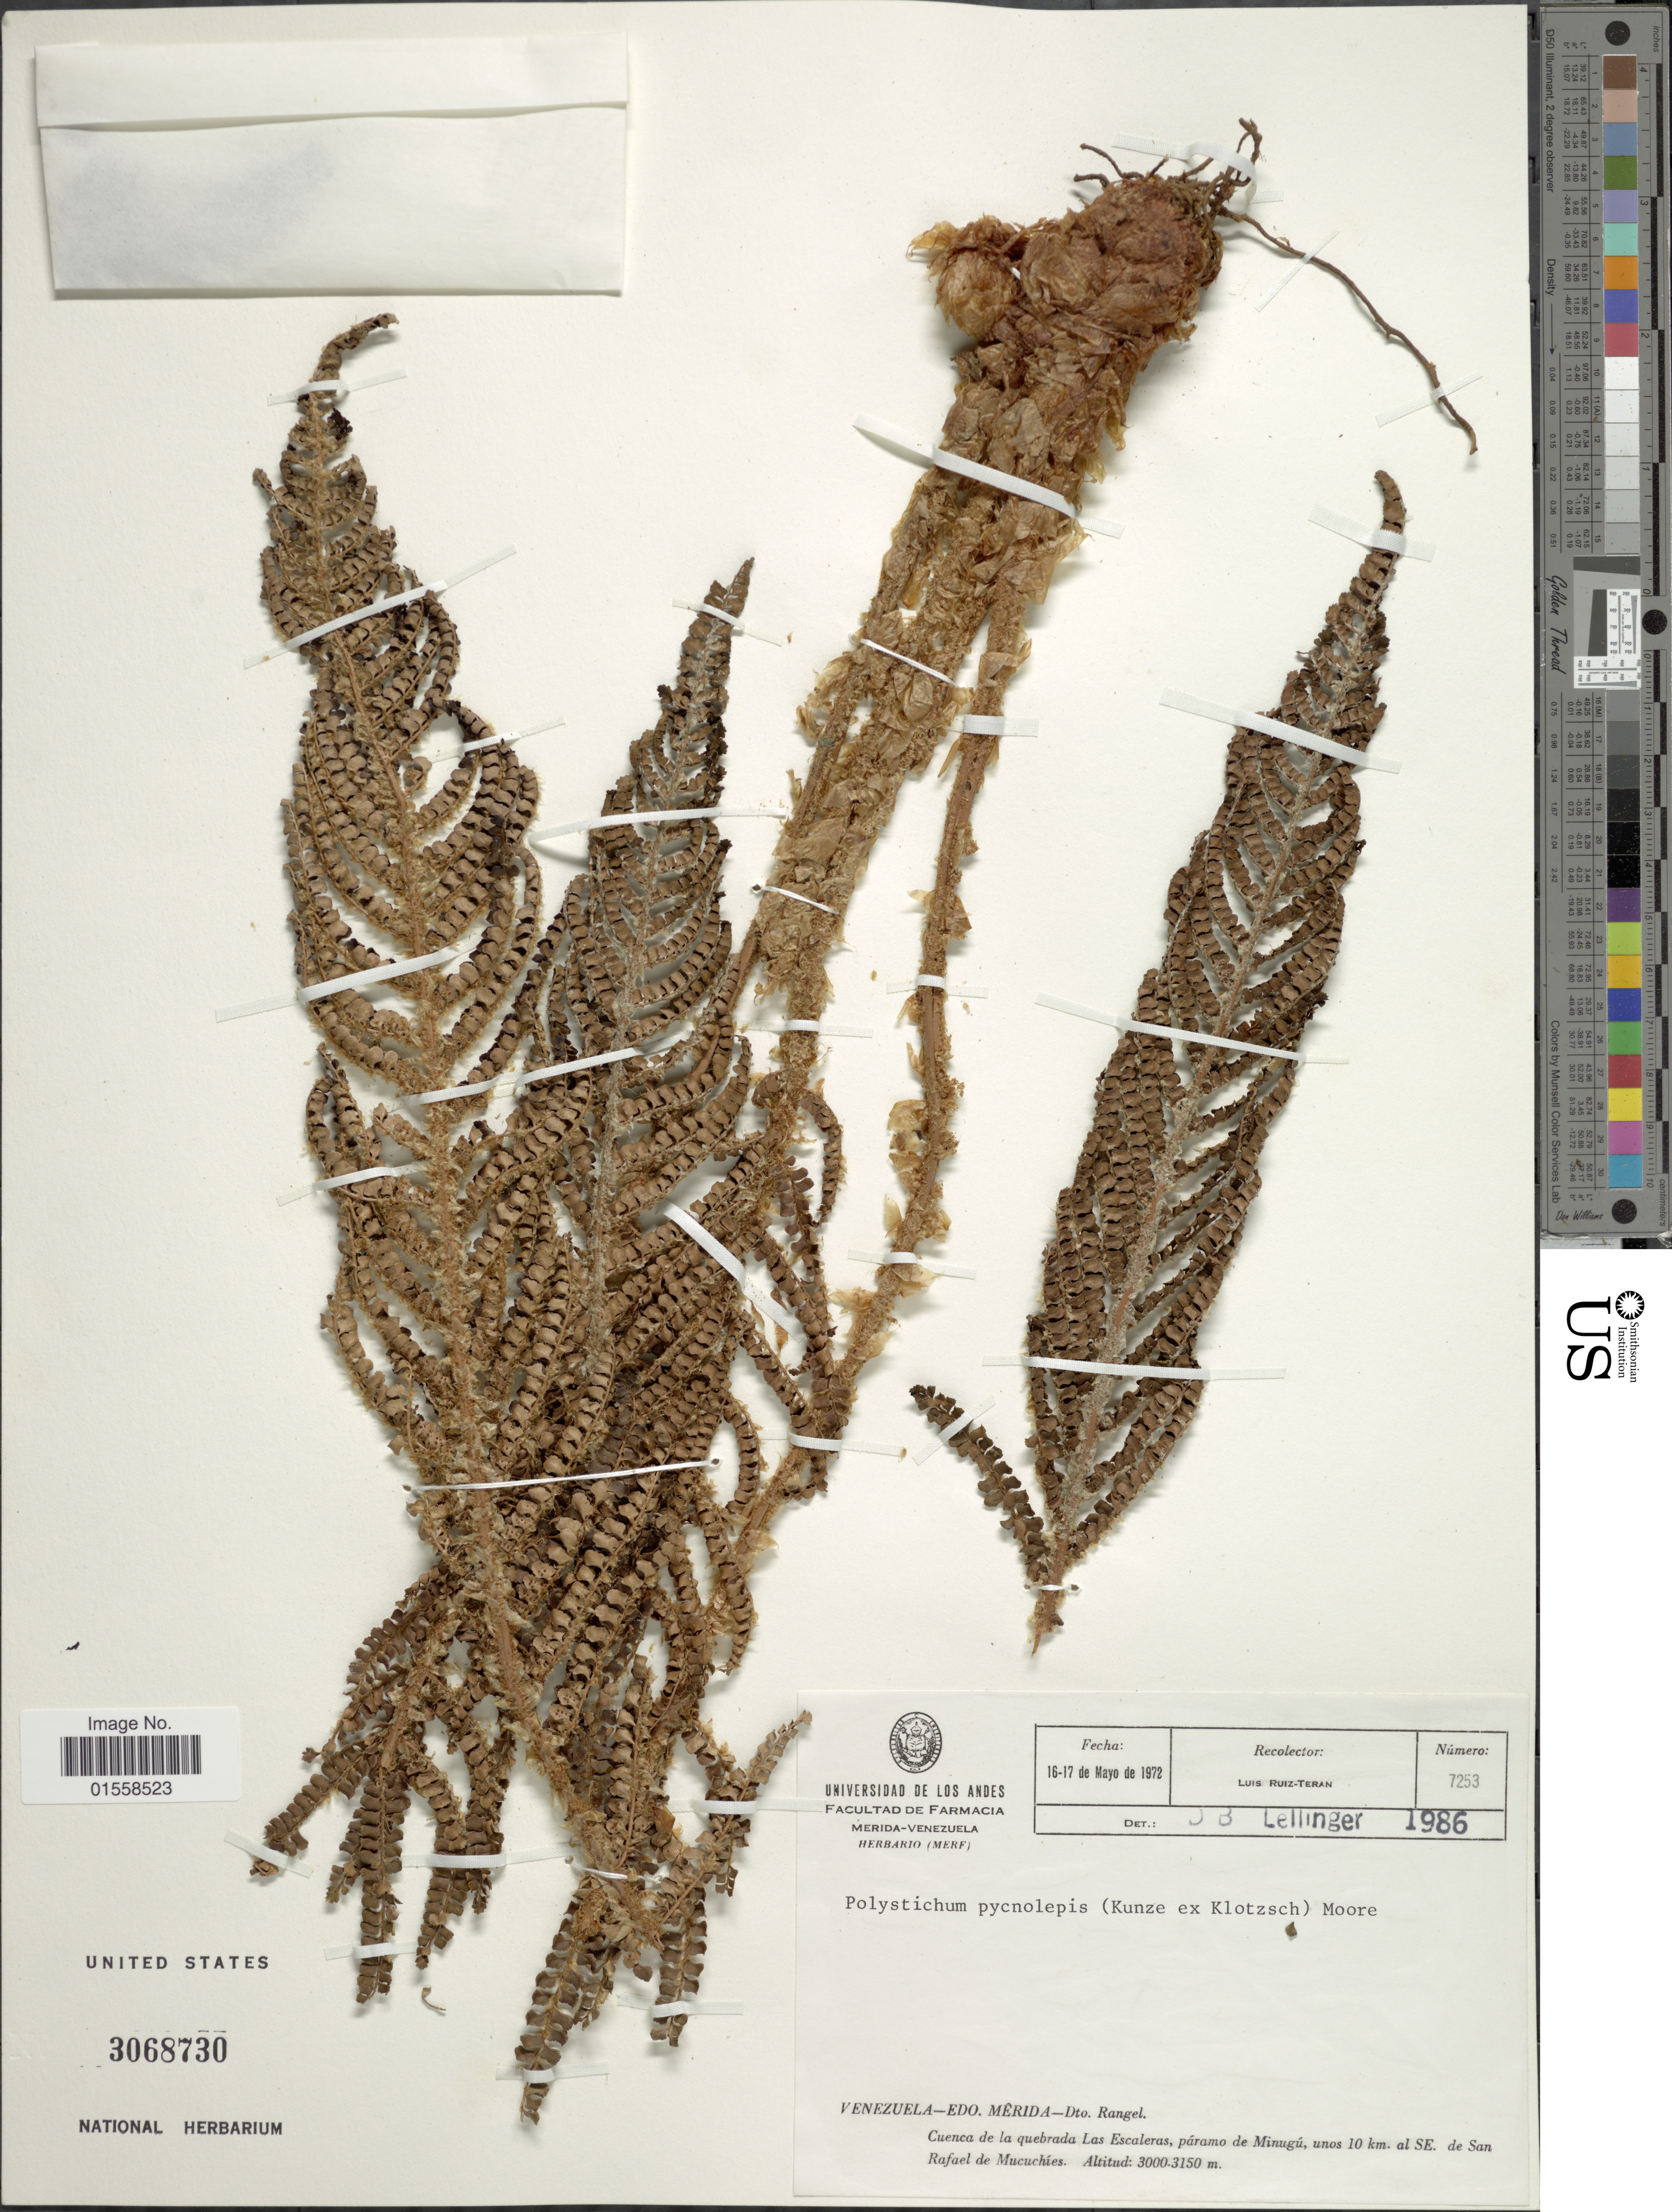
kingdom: Plantae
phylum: Tracheophyta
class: Polypodiopsida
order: Polypodiales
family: Dryopteridaceae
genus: Polystichum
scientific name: Polystichum pycnolepis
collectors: L. E. Ruíz-Terán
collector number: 7253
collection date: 1972-05-16/1972-05-17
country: Venezuela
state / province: Mérida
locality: Venezuela-Edo. Merida -Dto.Rangel. Cuenca de la quebrada Las Escaleras, paramo de Minugu, unos 10 km. al SE. de San Rafael de Mucuchies.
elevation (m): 3000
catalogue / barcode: US 3068730